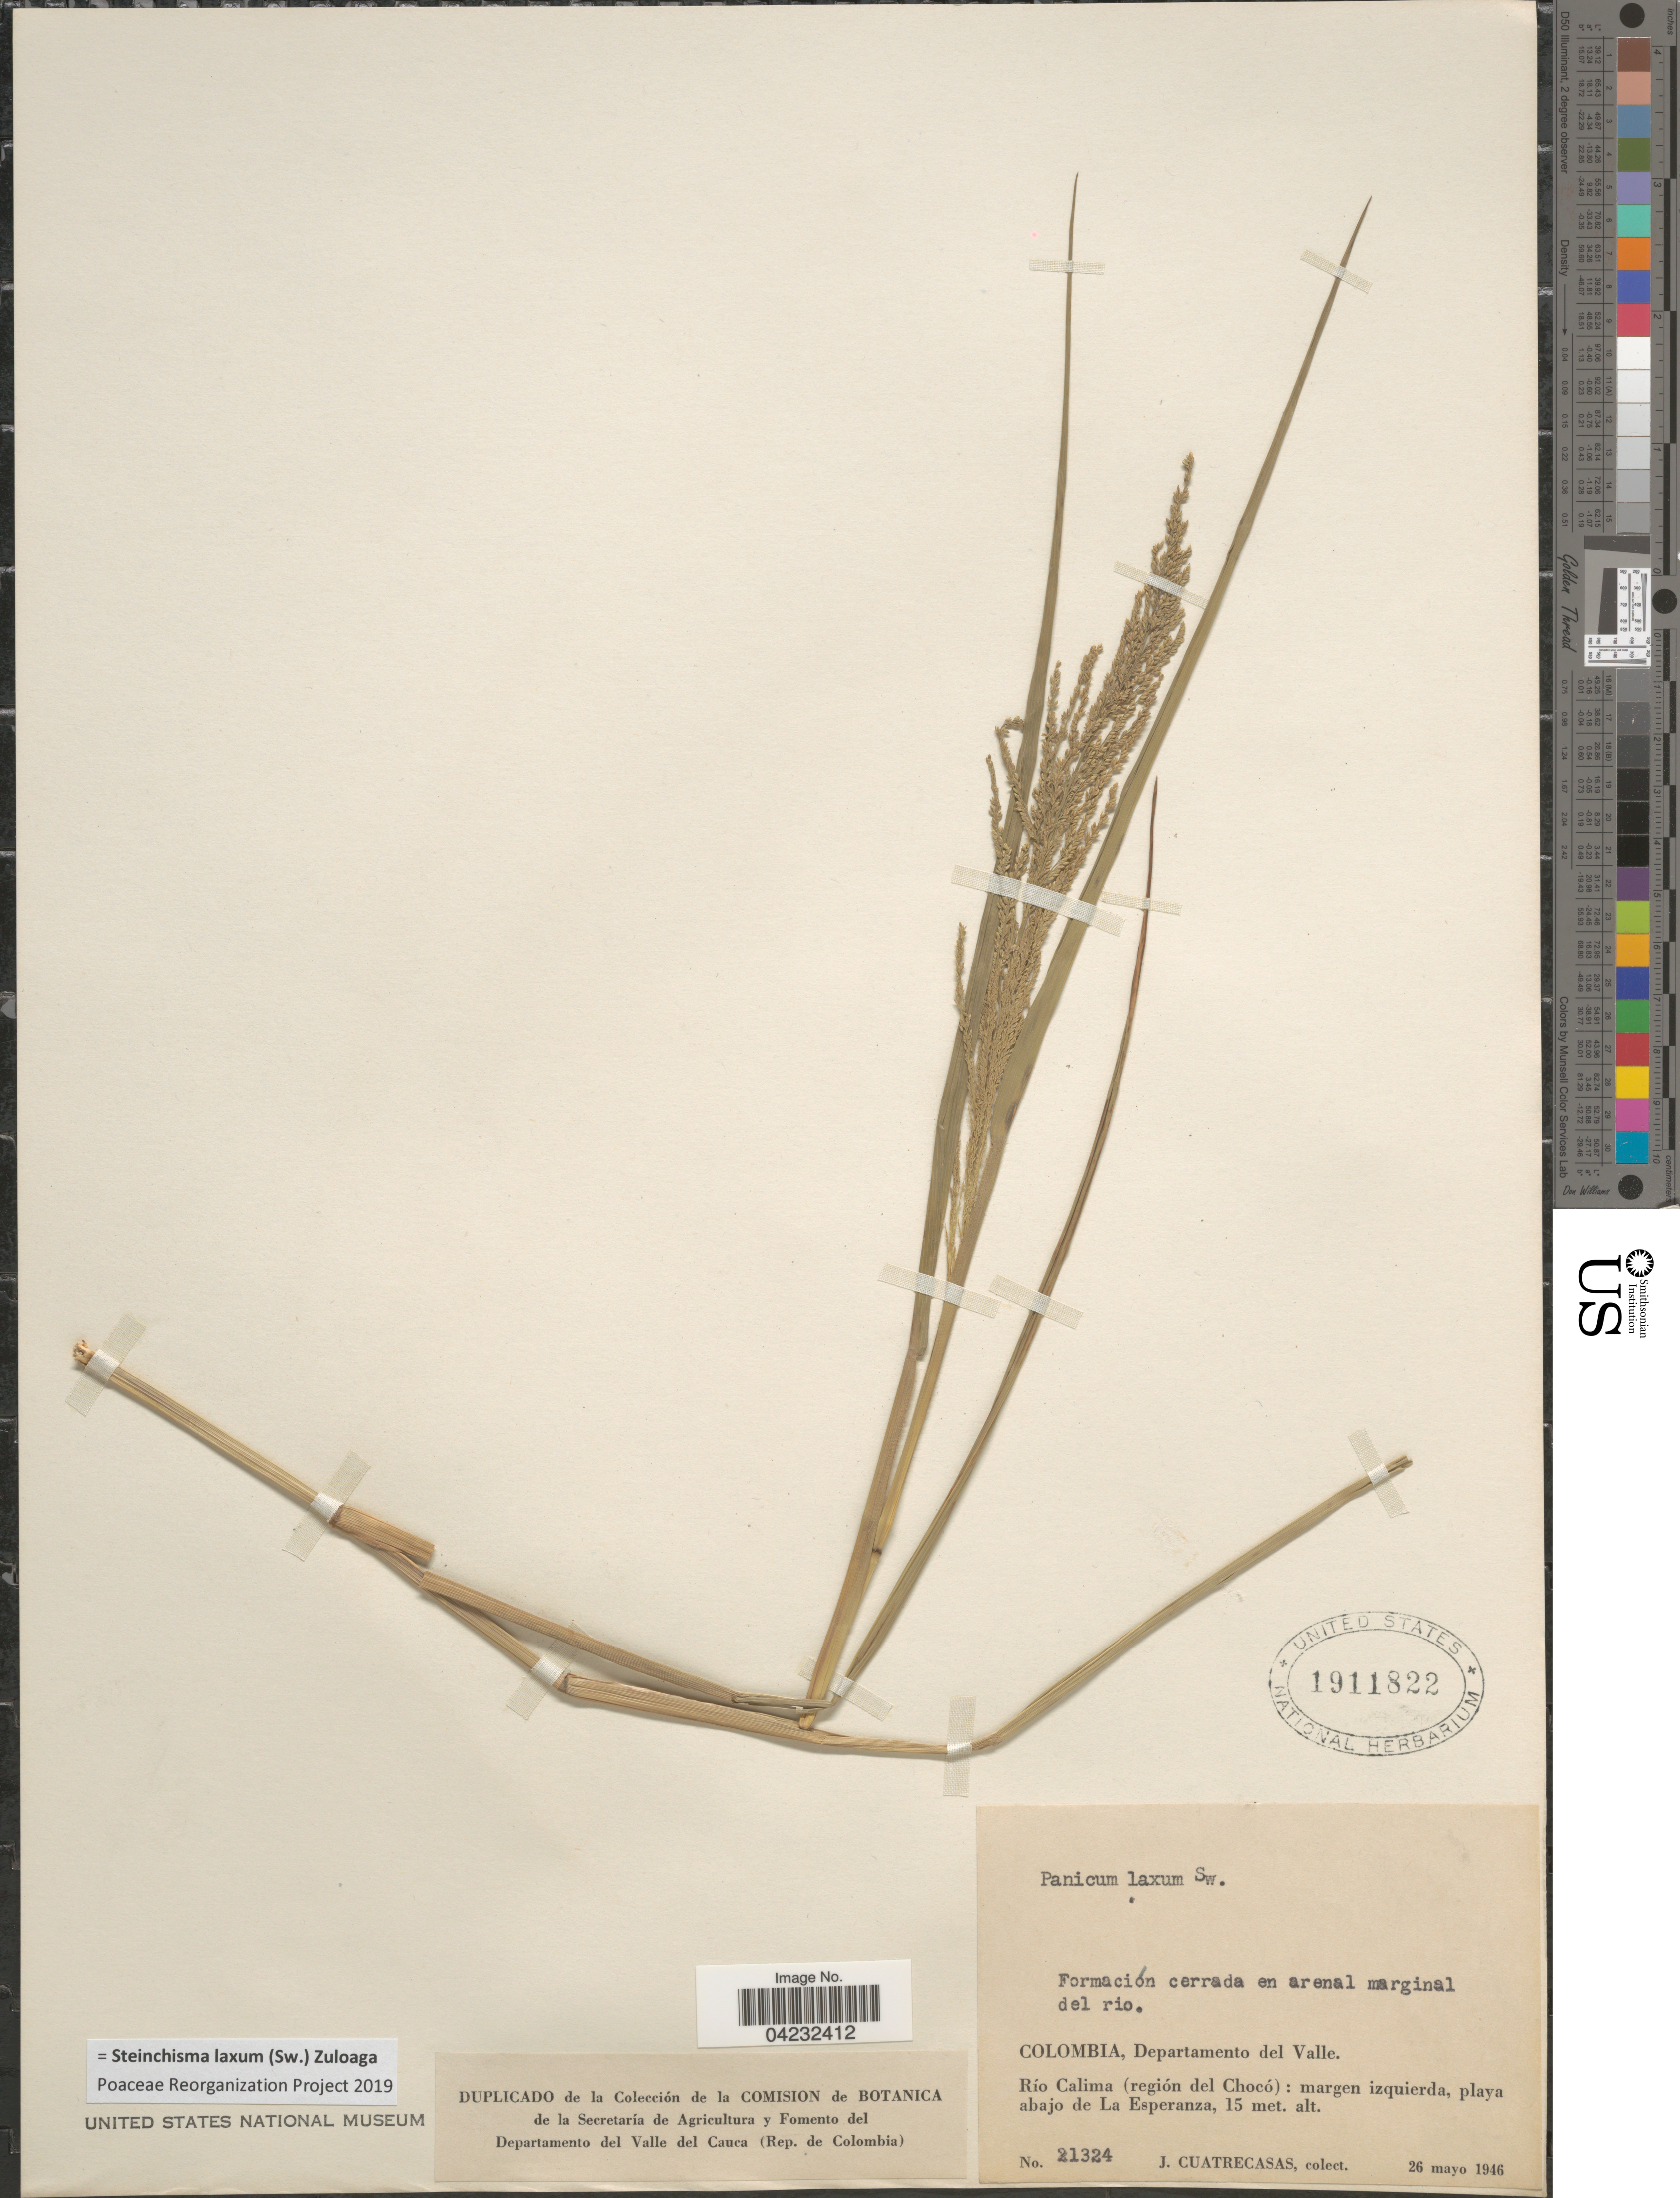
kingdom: Plantae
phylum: Tracheophyta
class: Liliopsida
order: Poales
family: Poaceae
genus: Steinchisma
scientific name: Steinchisma laxum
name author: (Sw.) Zuloaga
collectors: J. Cuatrecasas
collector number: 21324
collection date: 1946-05-26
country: Colombia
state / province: Valle del Cauca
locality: Formación cerrada en arenal marginal del rio. Departamento del Valle. Río Calima (región del Chocó): margen izquierda, playa abajo de La Esperanza.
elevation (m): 15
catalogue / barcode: US 1911822